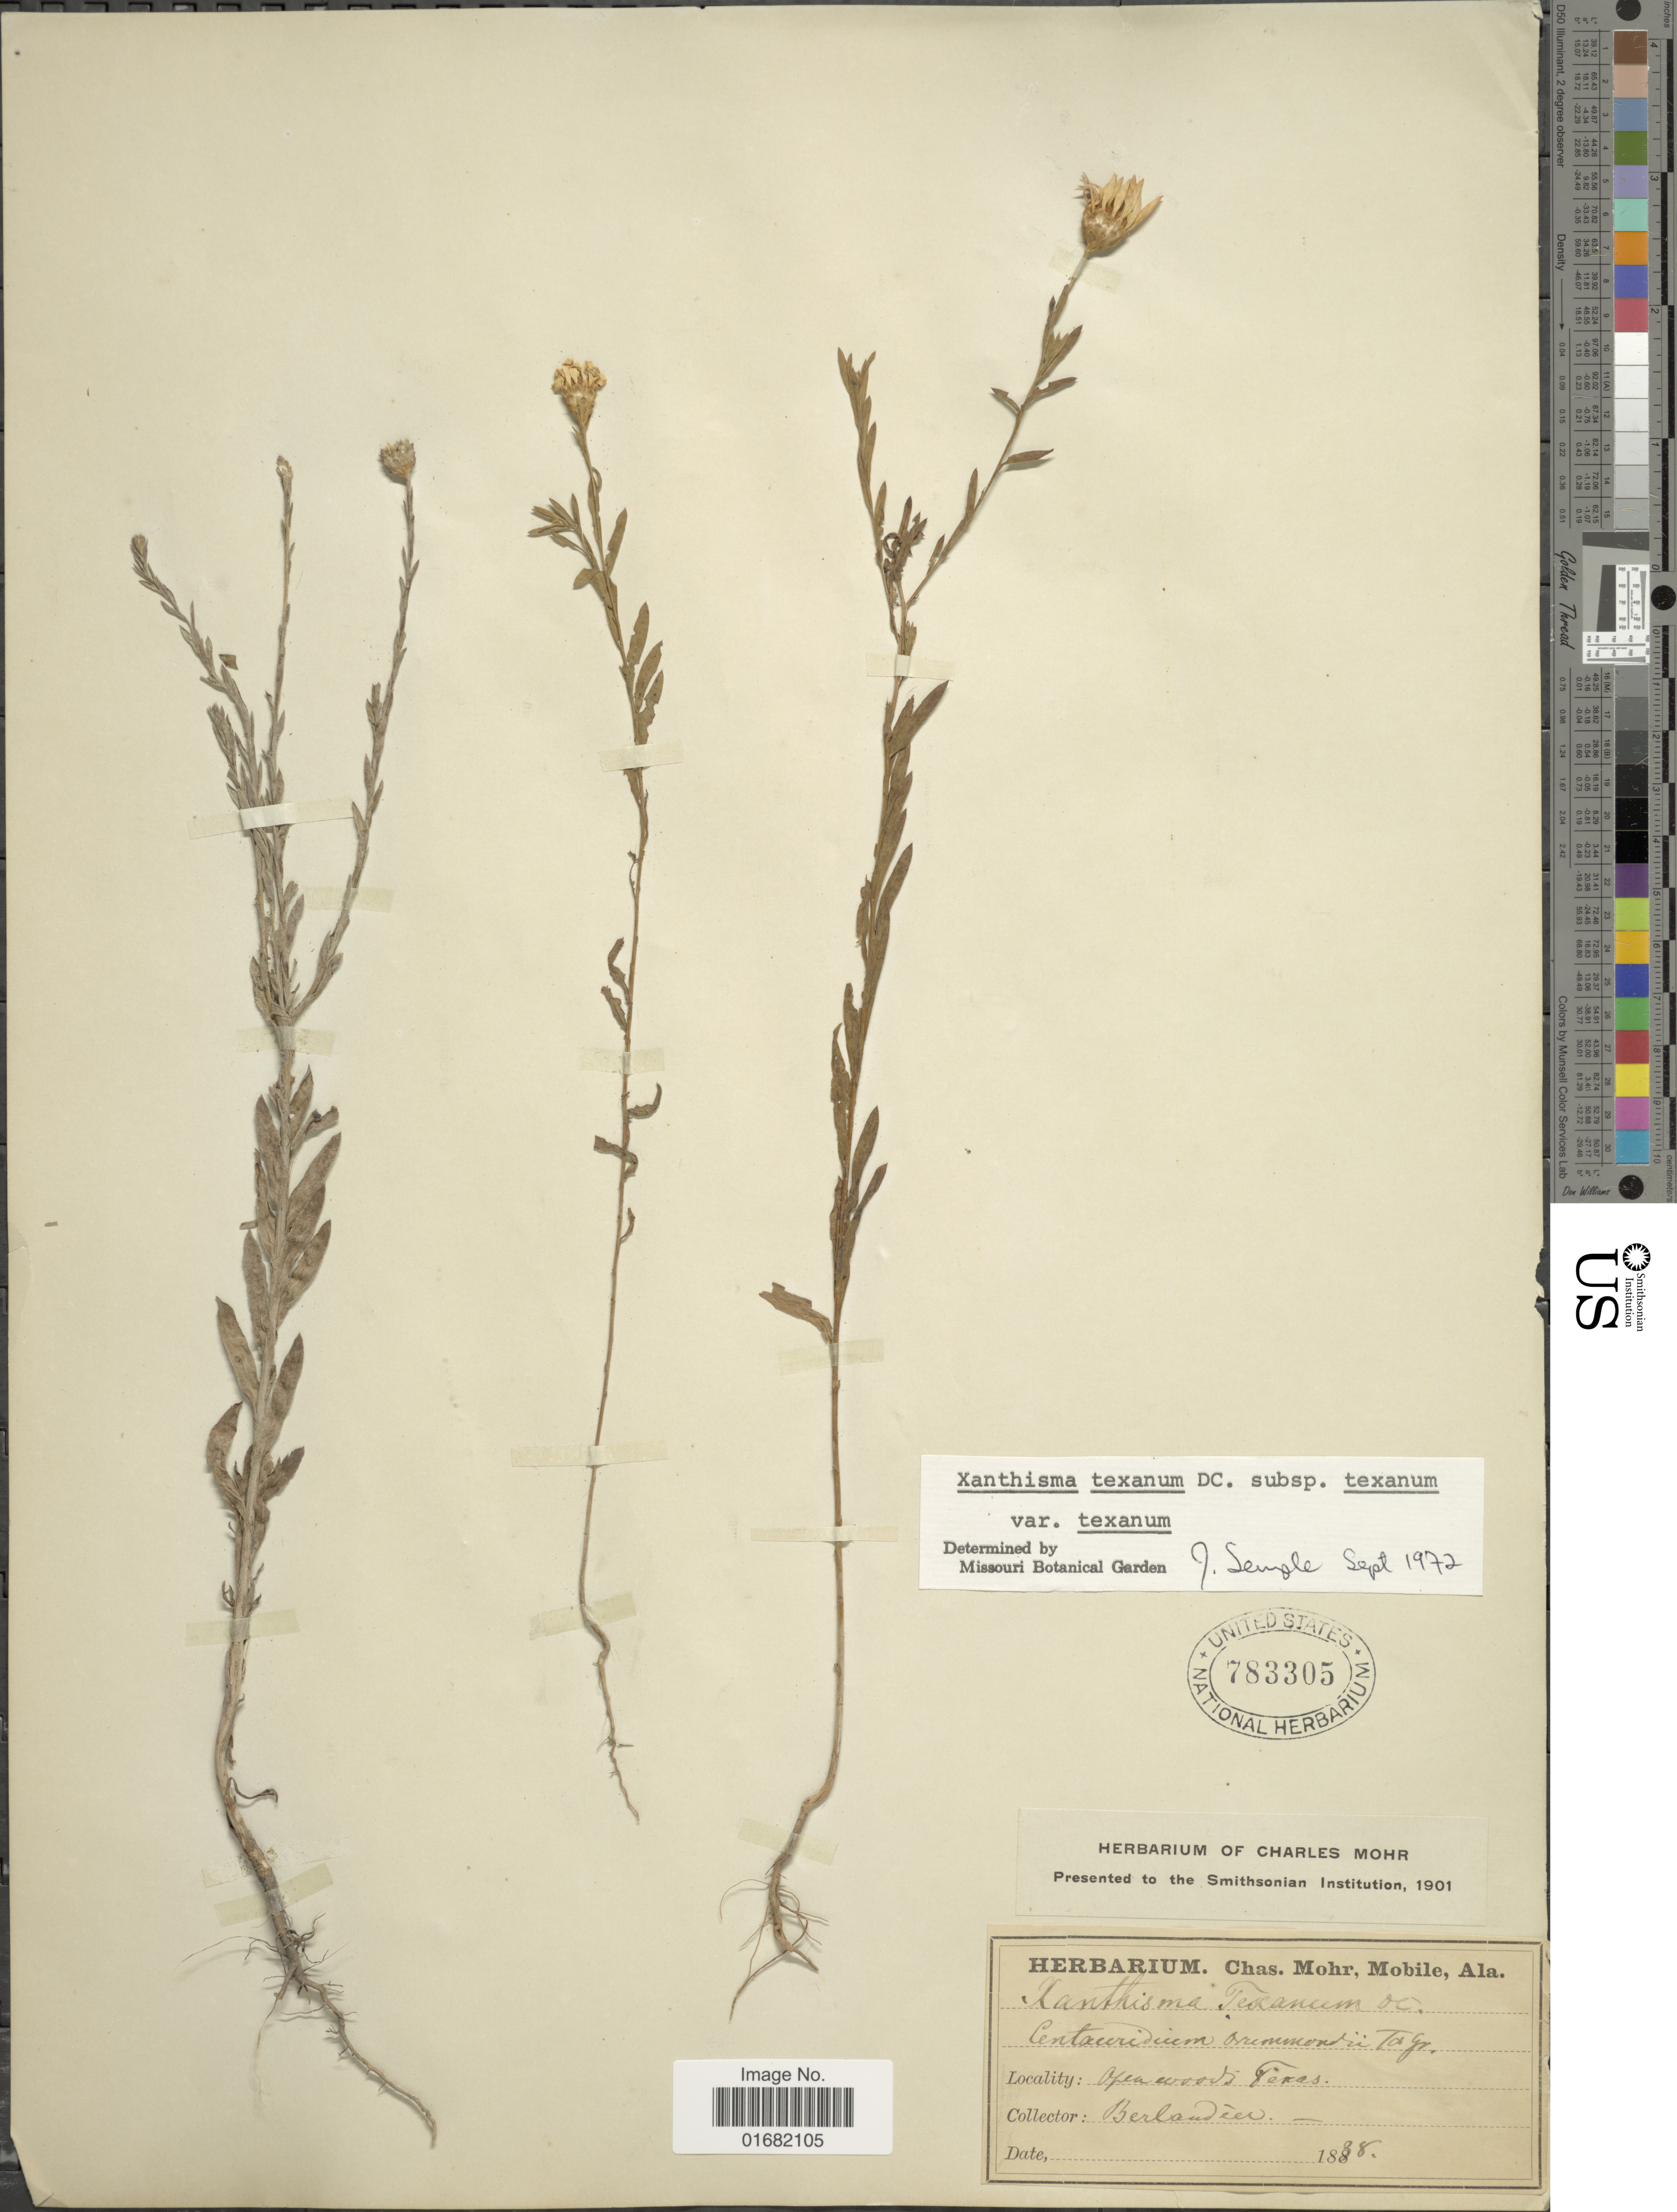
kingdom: Plantae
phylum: Tracheophyta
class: Magnoliopsida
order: Asterales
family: Asteraceae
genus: Xanthisma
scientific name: Xanthisma texanum var. texanum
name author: DC.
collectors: J. L. Berlandier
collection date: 1838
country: United States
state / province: Texas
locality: Open woods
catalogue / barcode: US 783305